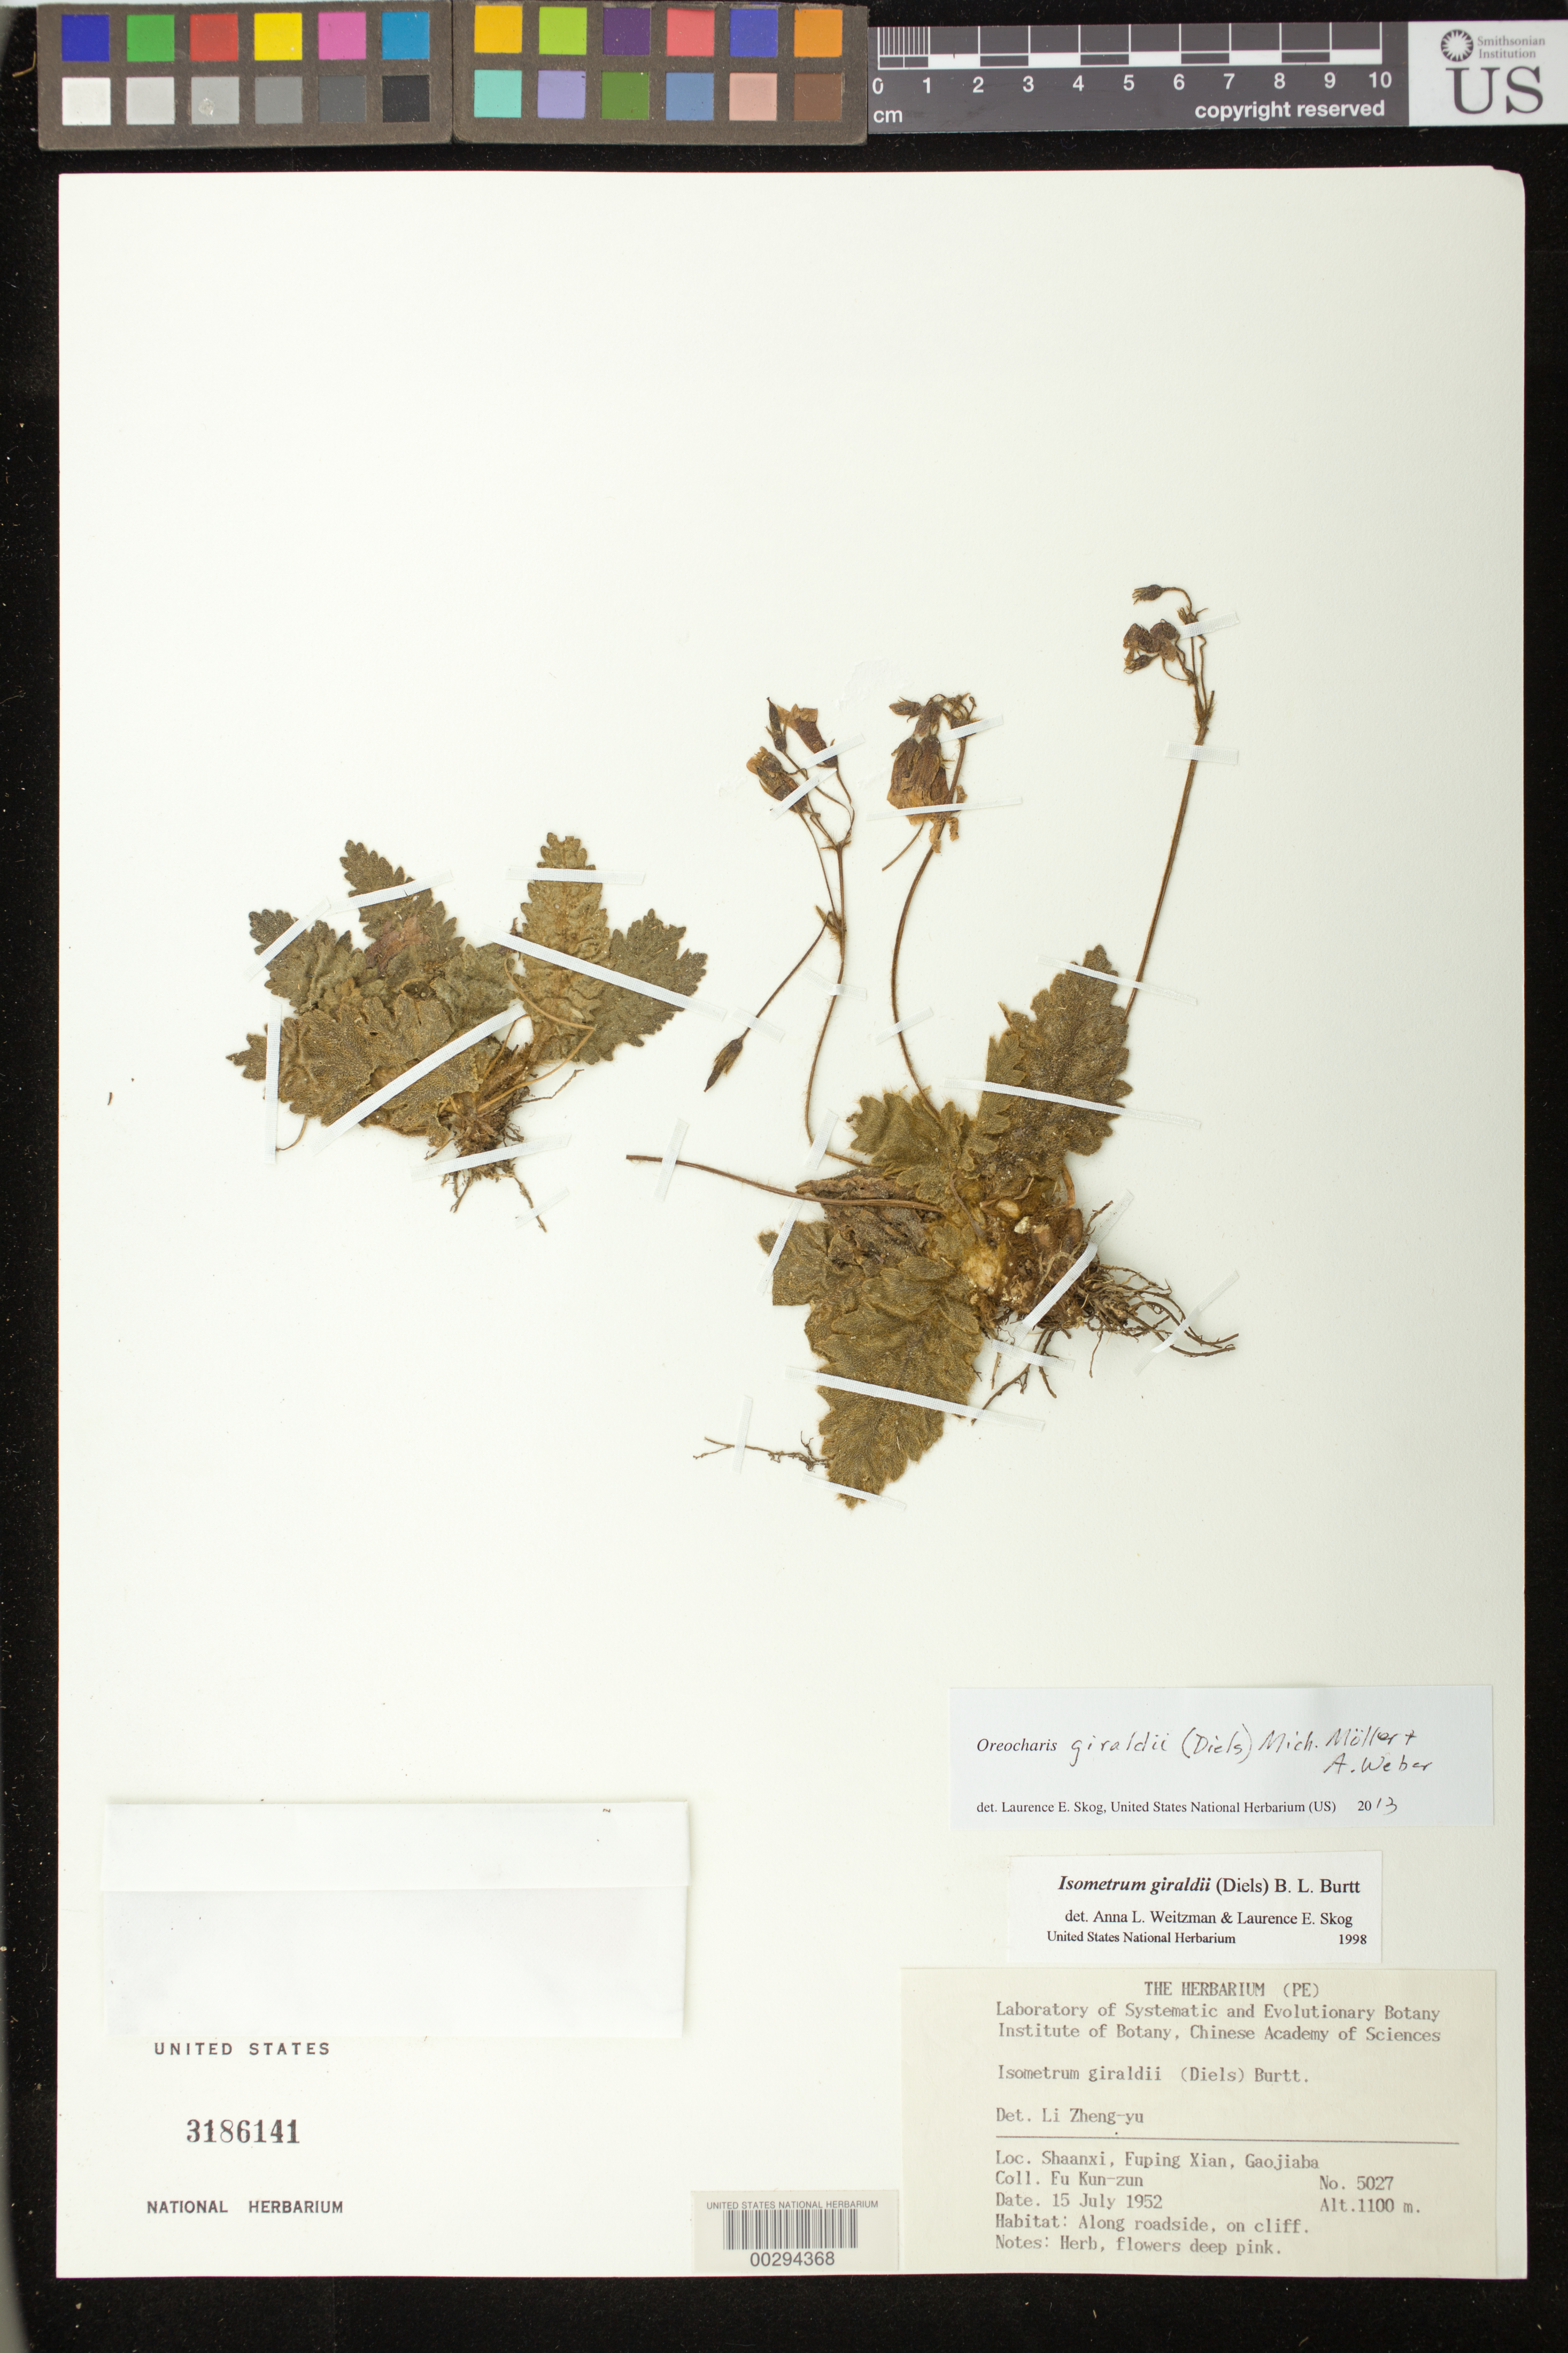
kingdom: Plantae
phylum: Tracheophyta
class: Magnoliopsida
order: Lamiales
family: Gesneriaceae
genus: Oreocharis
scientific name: Oreocharis giraldii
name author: (Diels) Mich. Möller & A. Weber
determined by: Skog, Laurence E.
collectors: F. Kun-zun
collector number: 5027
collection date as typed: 15 Jul 1952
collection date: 1952-07-15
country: China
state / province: Shaanxi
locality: Shaanxi, fuping xian, gaojiaba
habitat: Along roadside, on cliff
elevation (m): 1100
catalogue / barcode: US 3186141